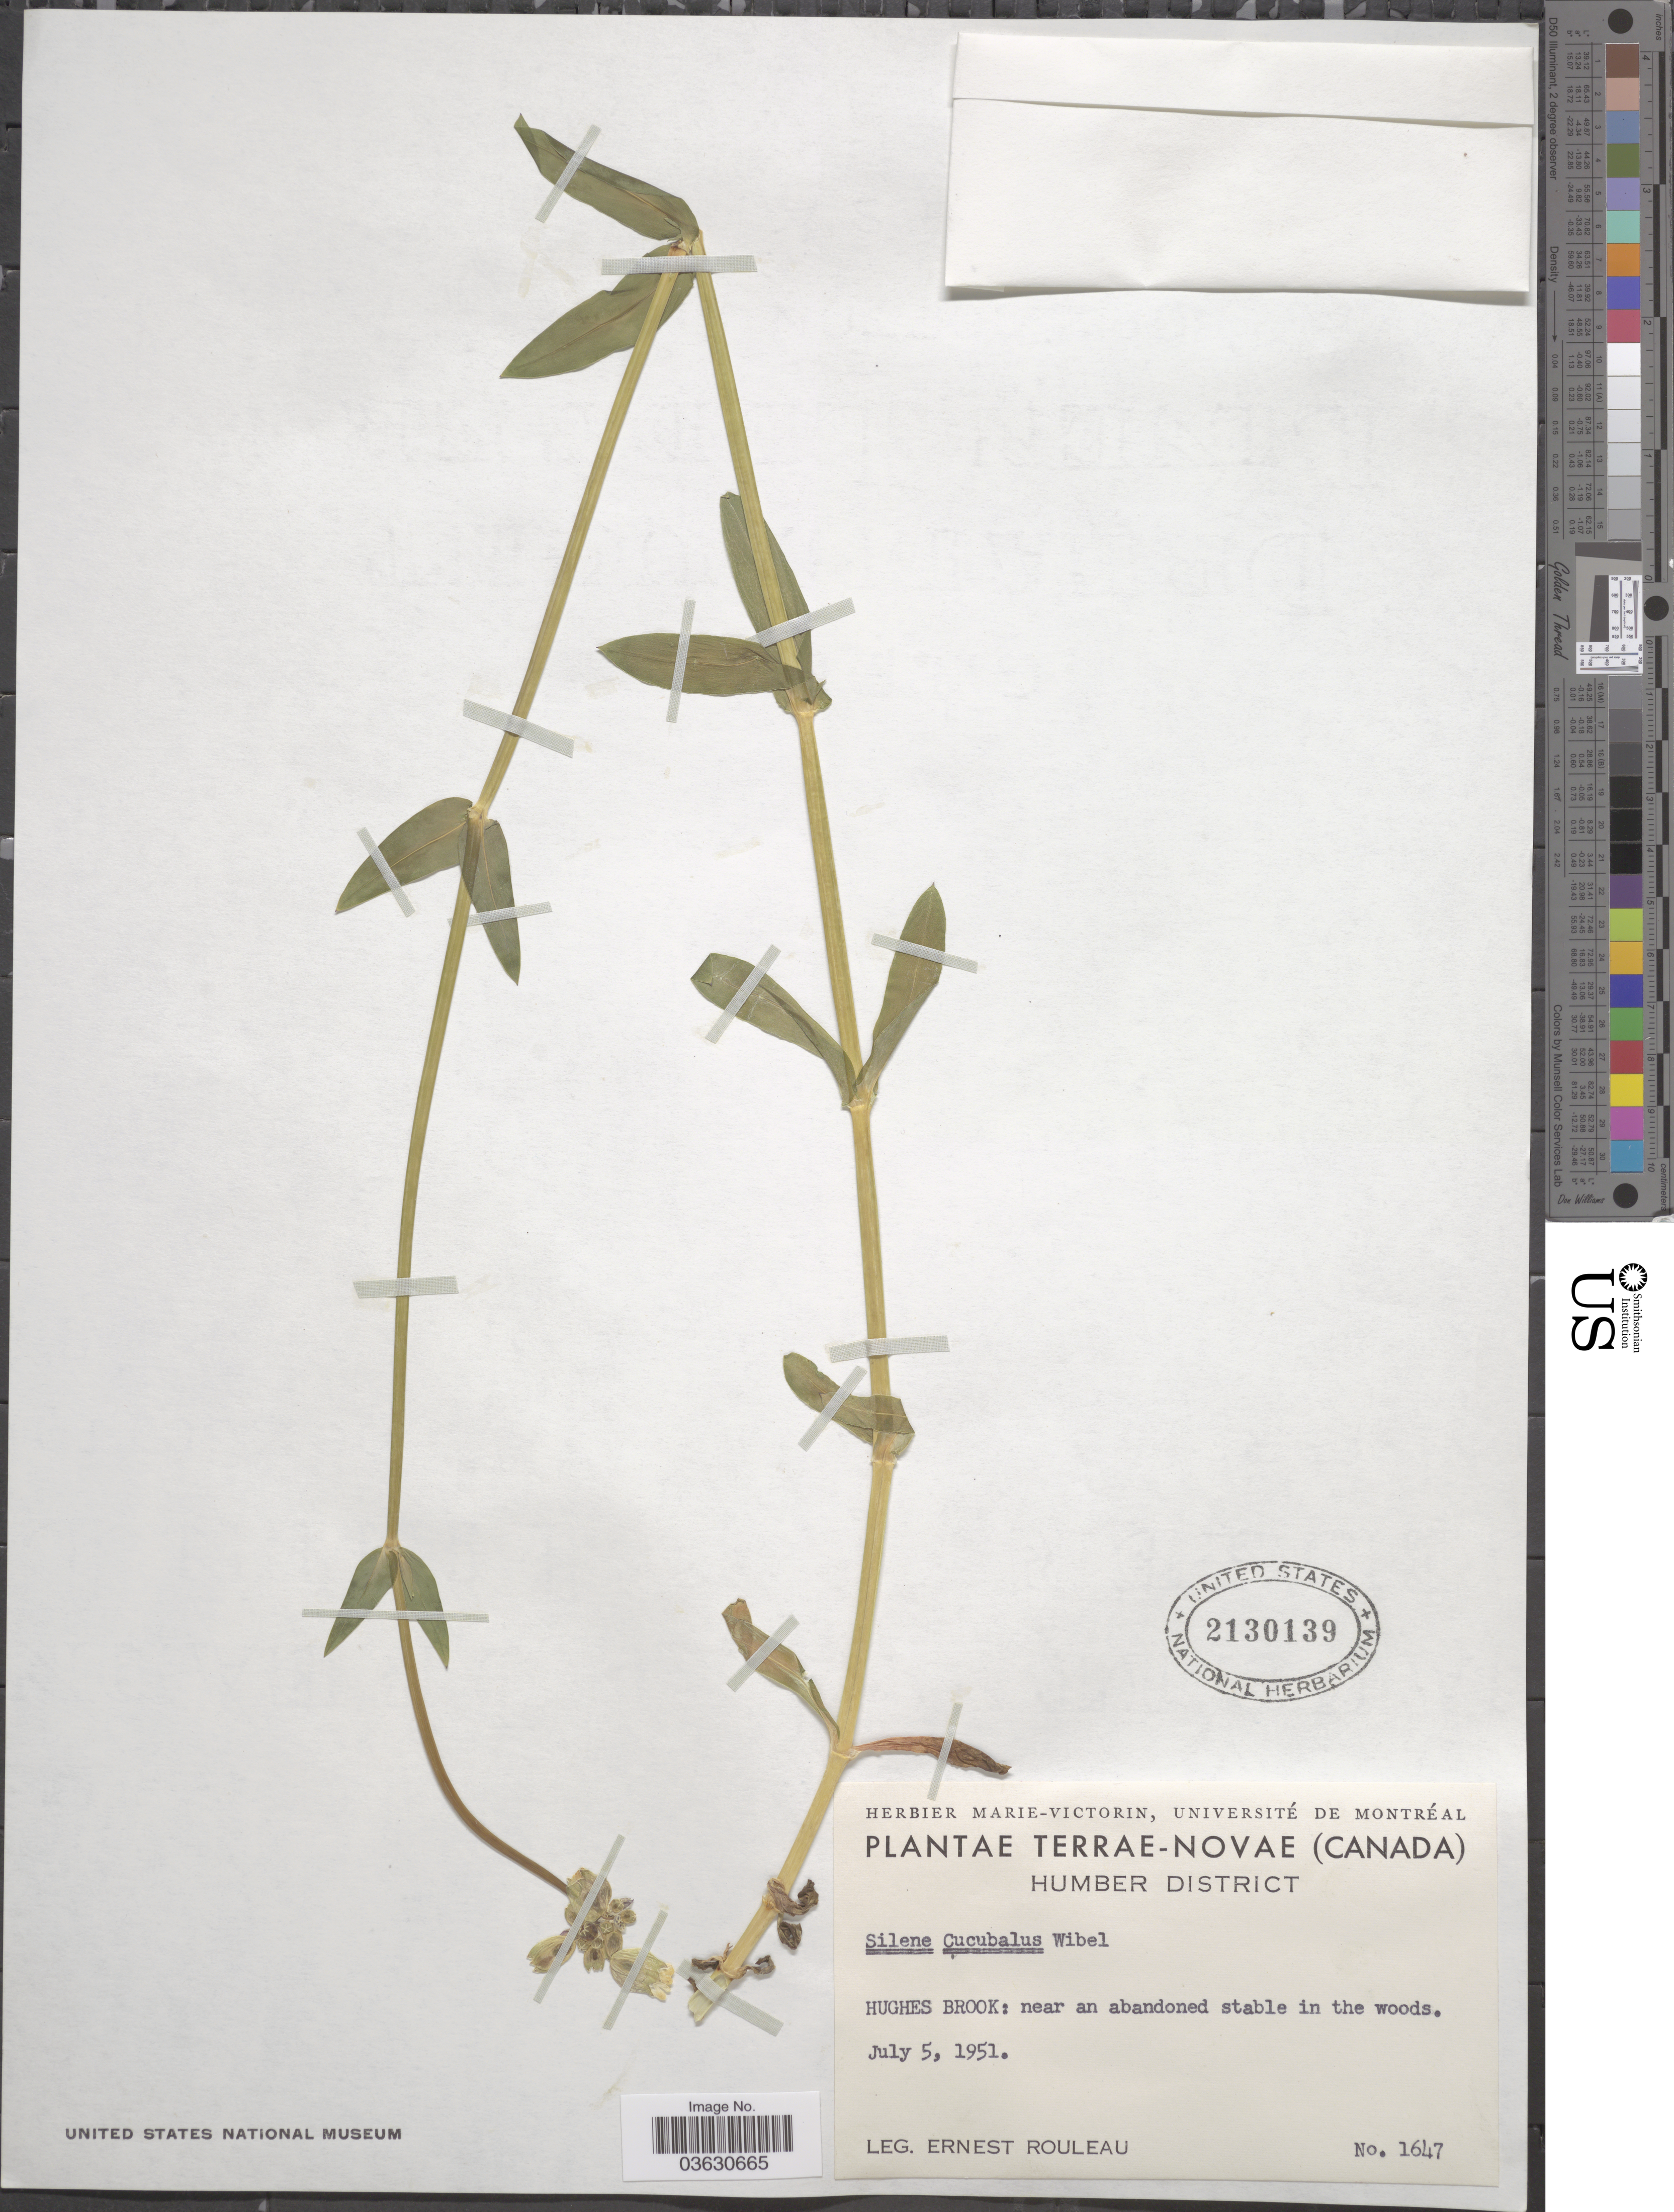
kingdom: Plantae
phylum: Tracheophyta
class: Magnoliopsida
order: Caryophyllales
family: Caryophyllaceae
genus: Silene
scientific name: Silene cucubalus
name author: L.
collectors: J. Rouleau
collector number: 1647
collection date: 1951-07-05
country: Canada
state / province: Newfoundland and Labrador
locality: Terræ-Novæ, Humber District. Hughes Brook: near an abandoned stable in woods.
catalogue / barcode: US 2130139